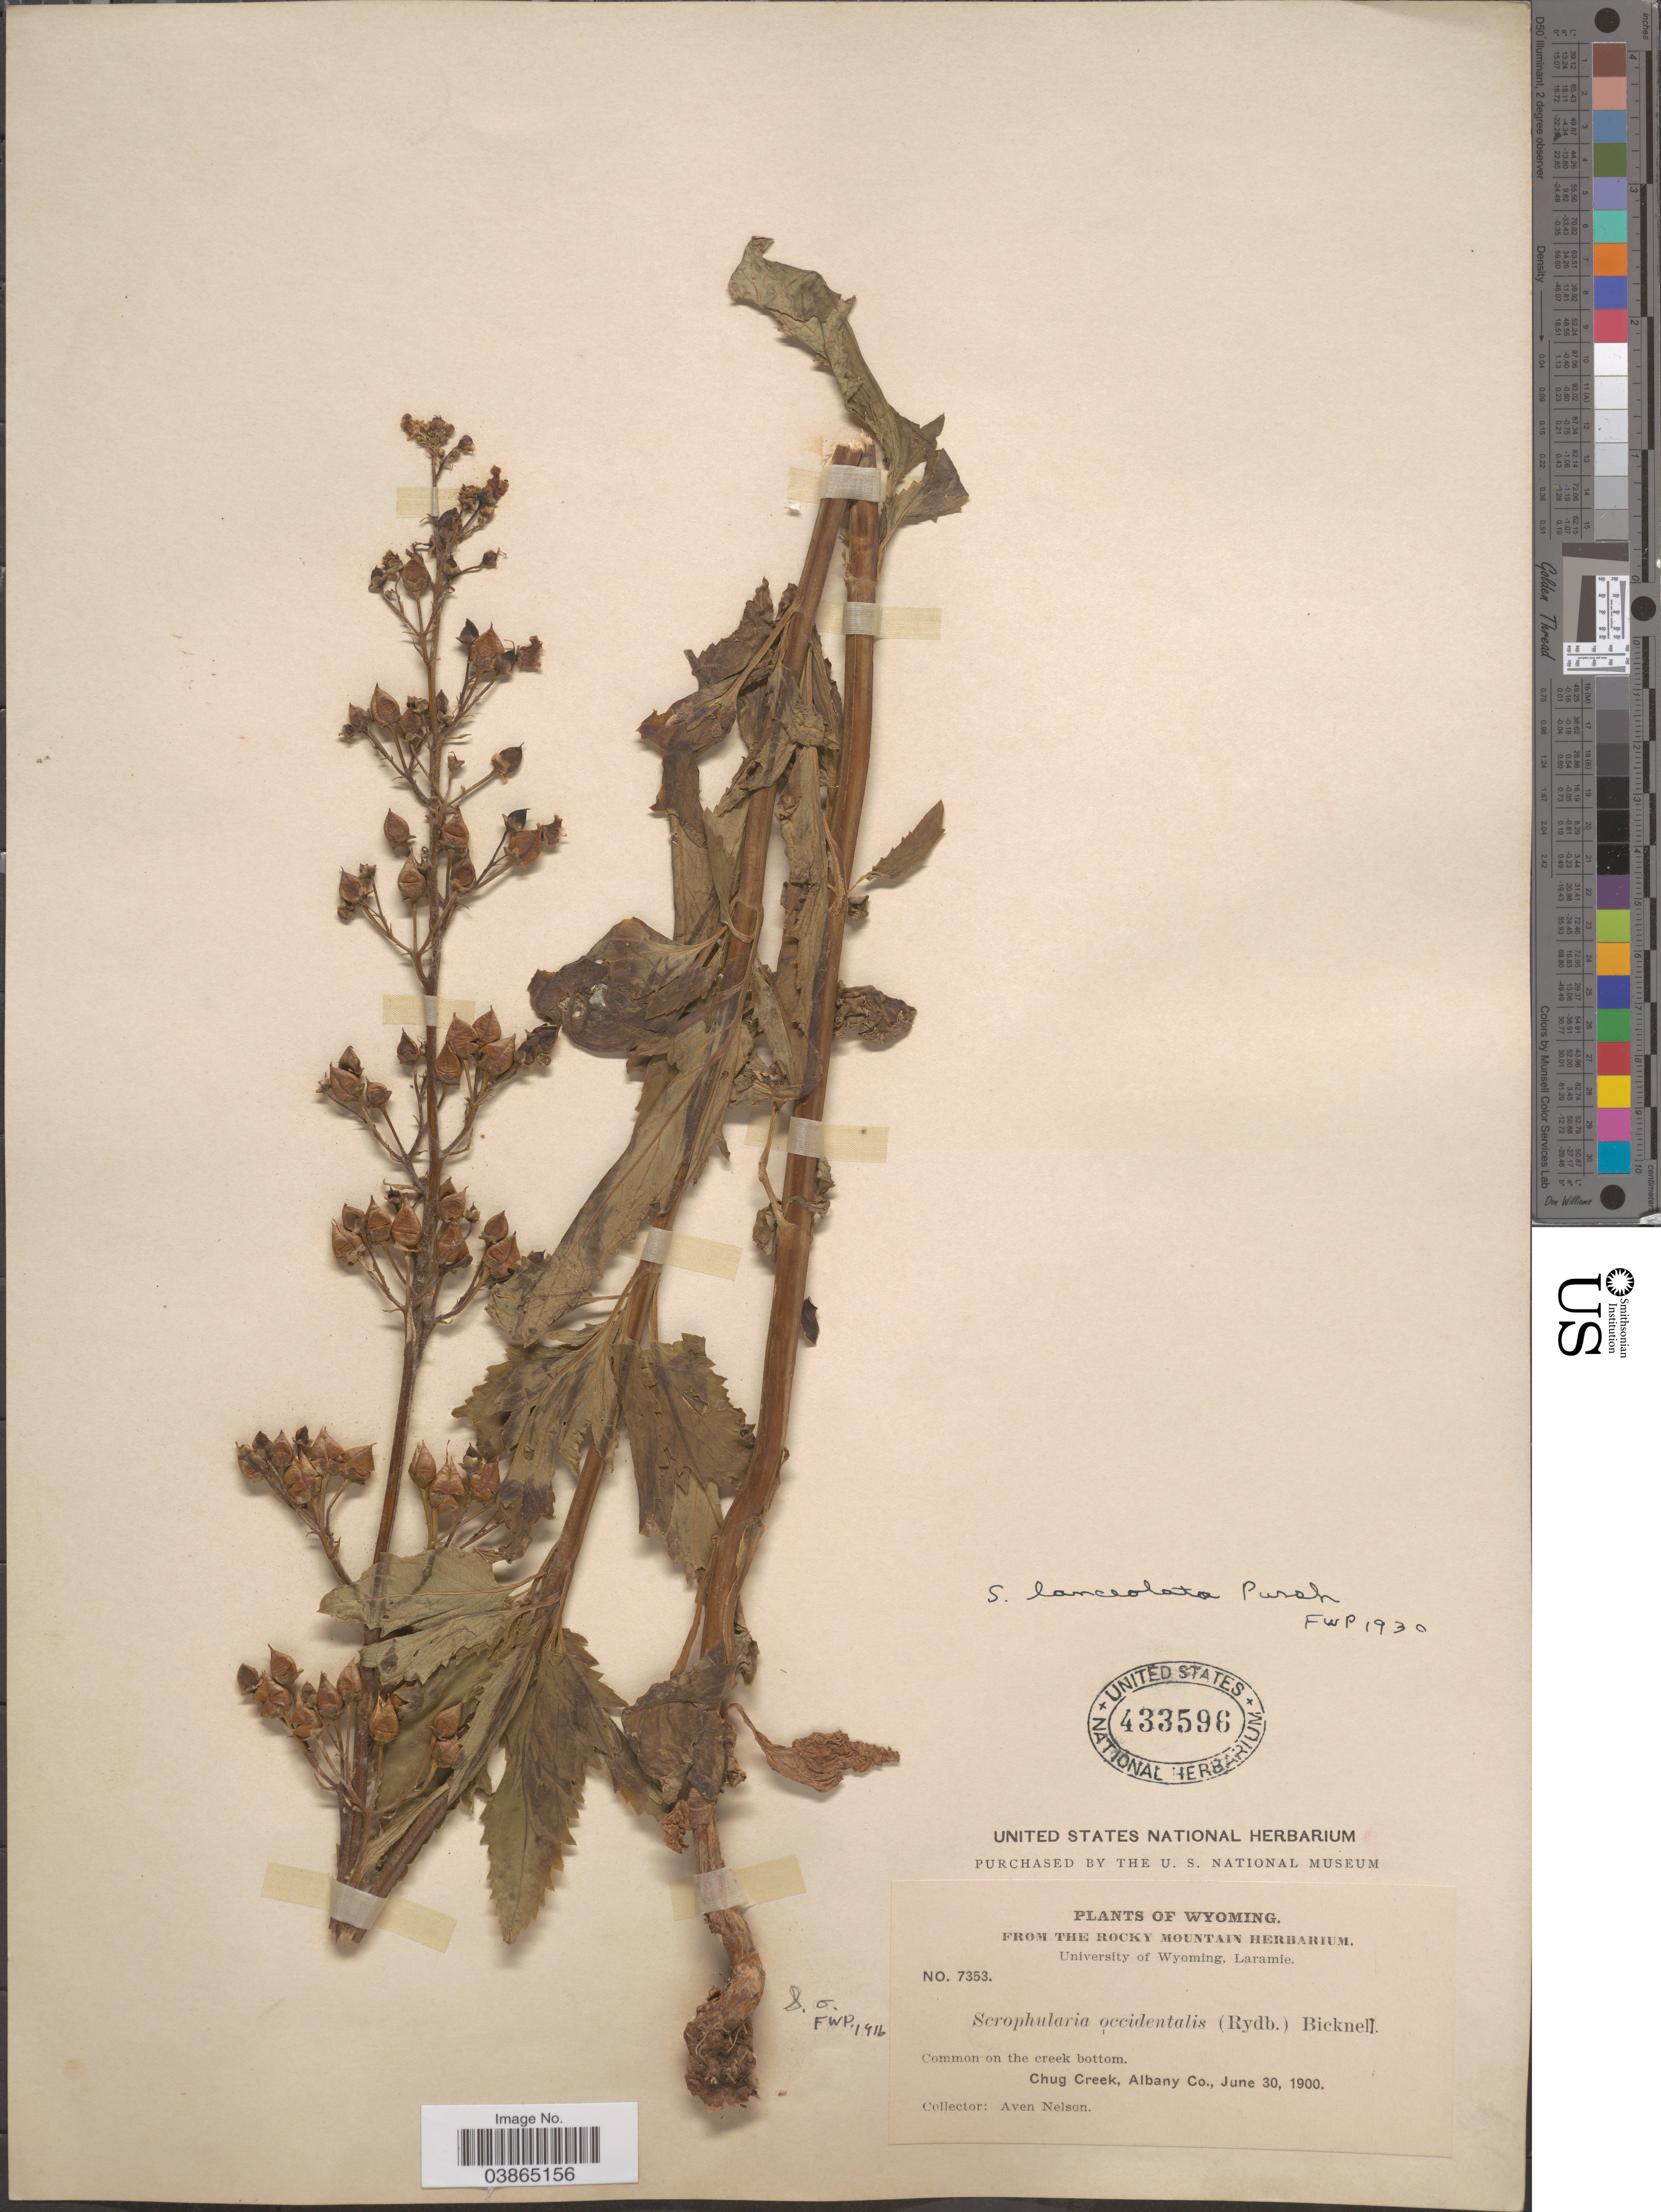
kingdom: Plantae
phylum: Tracheophyta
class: Magnoliopsida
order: Lamiales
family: Scrophulariaceae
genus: Scrophularia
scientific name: Scrophularia lanceolata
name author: Pursh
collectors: A. Nelson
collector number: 7353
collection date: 1900-06-30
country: United States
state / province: Wyoming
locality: Chug Creek, Albany Co.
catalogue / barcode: US 433596